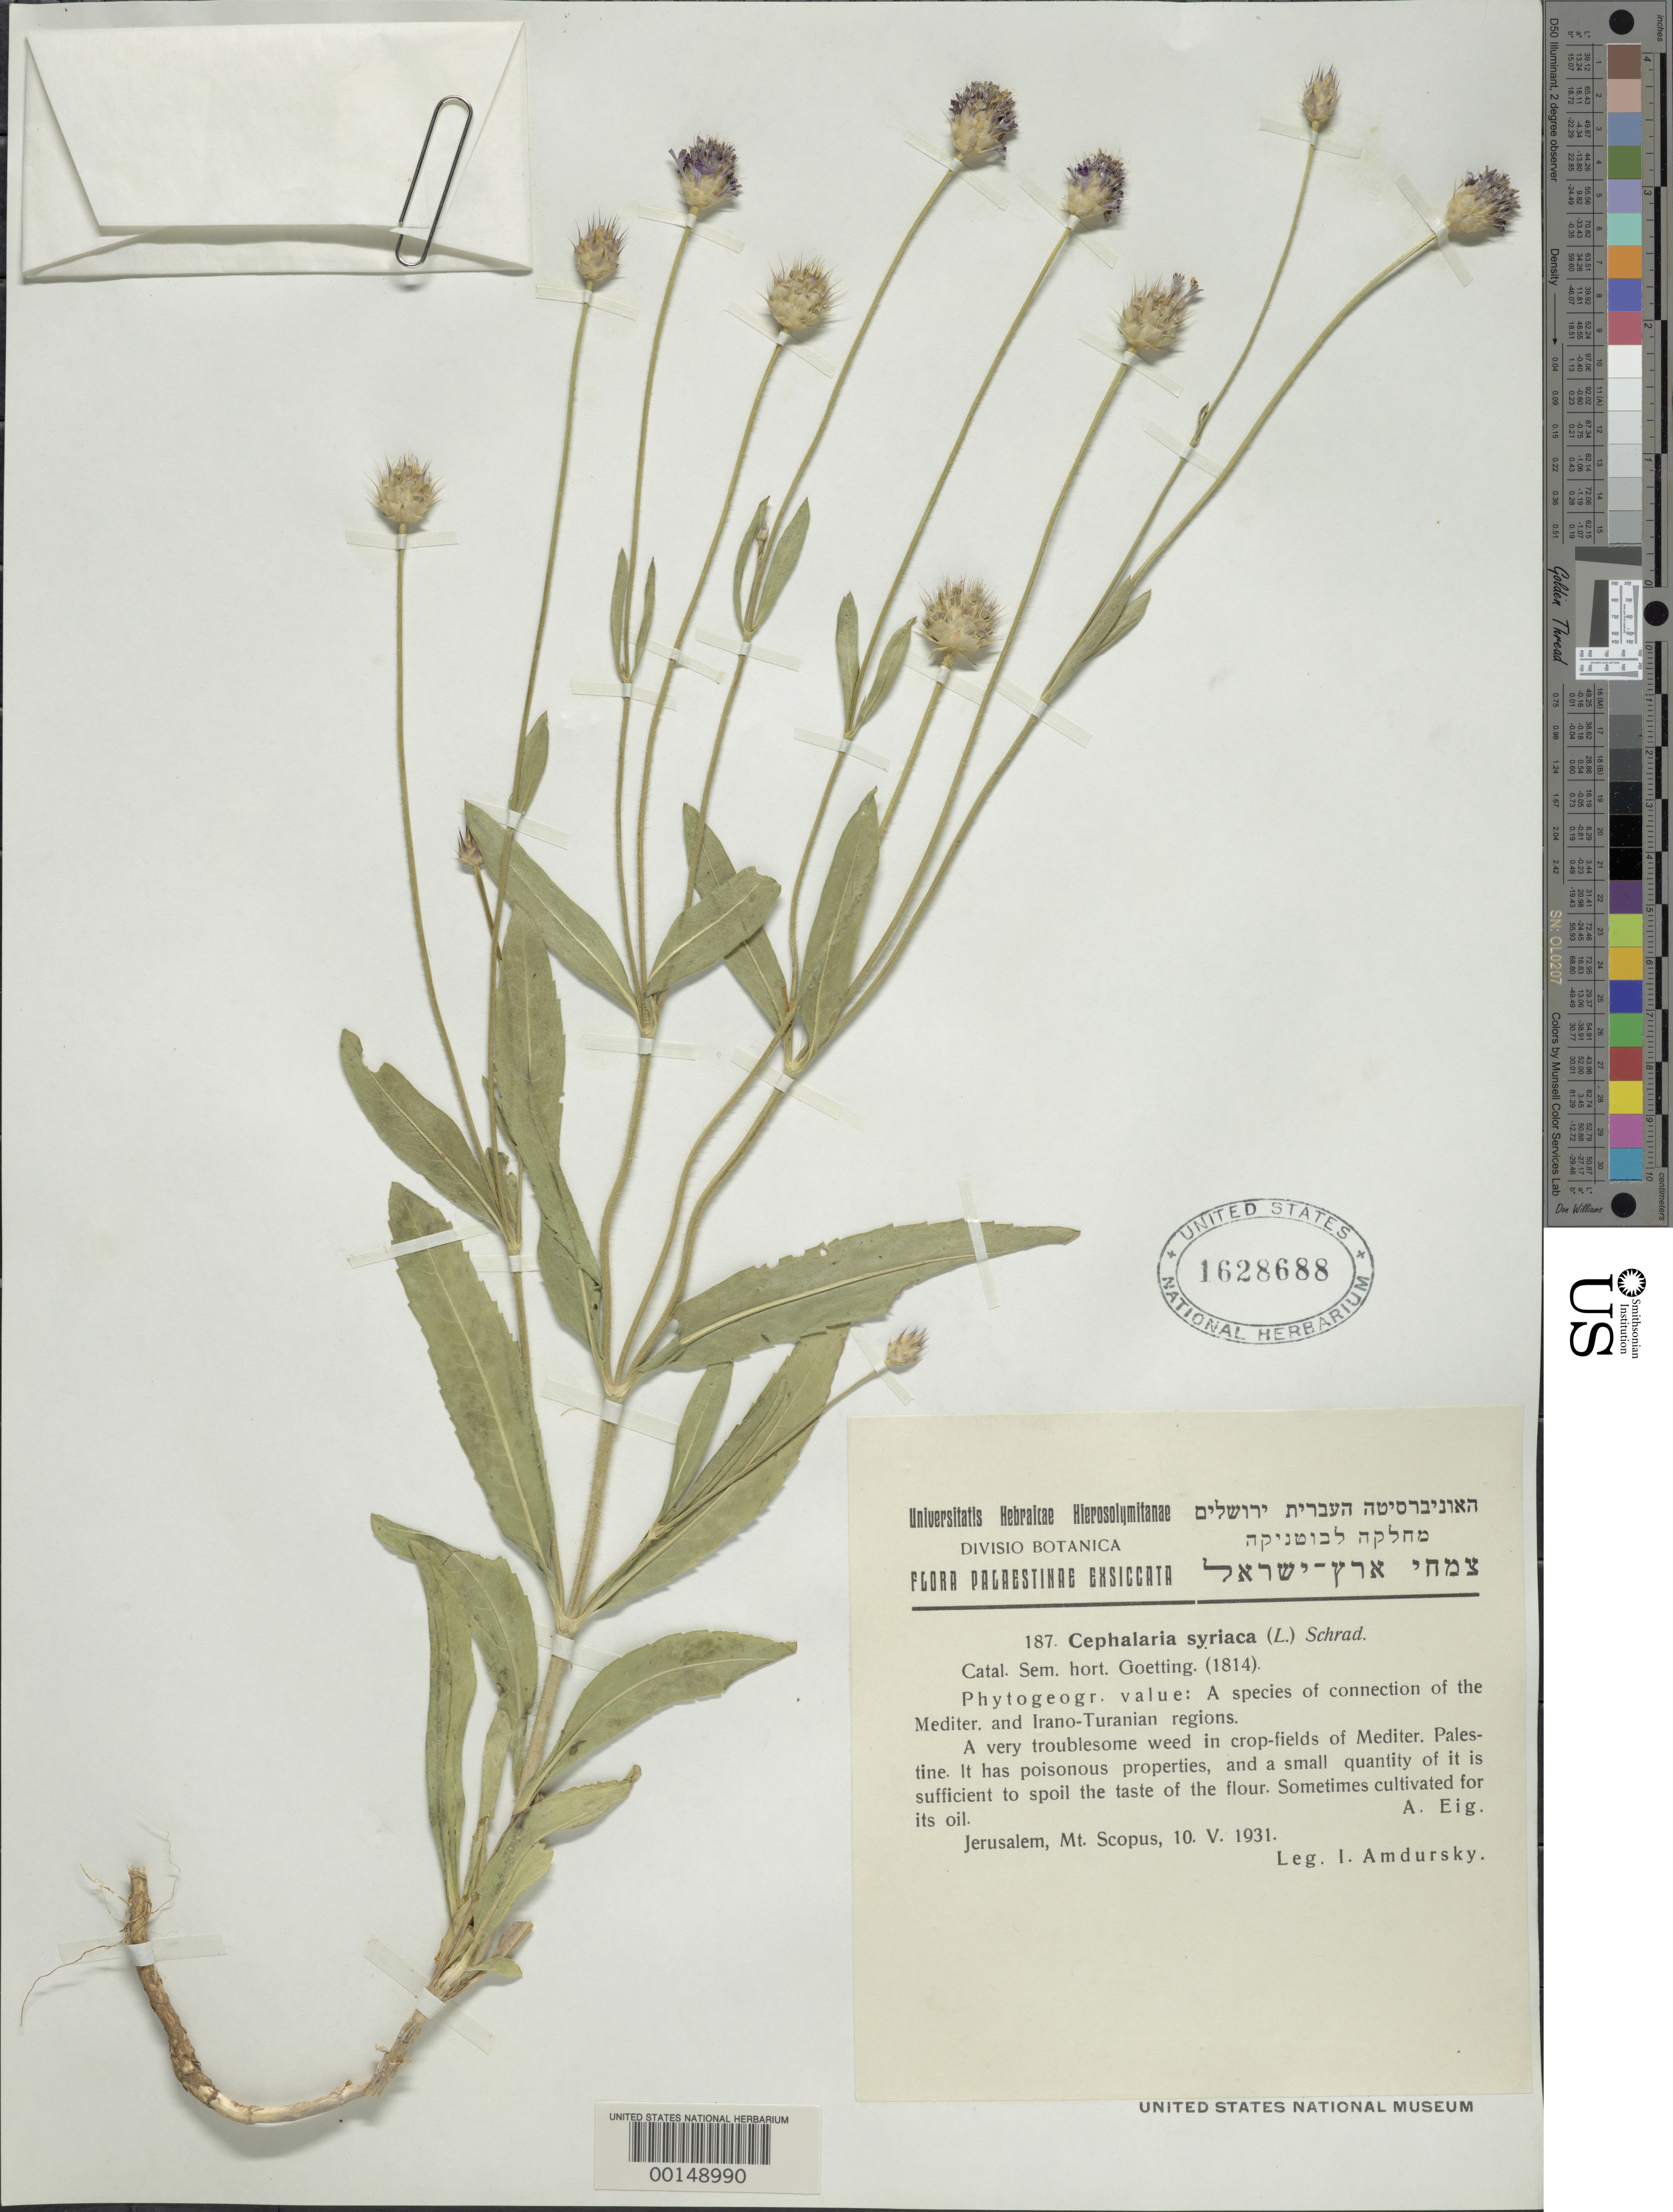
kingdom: Plantae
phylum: Tracheophyta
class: Magnoliopsida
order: Dipsacales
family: Caprifoliaceae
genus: Cephalaria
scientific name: Cephalaria syriaca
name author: Schrad.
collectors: I. Amdursky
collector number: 187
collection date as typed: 10 May 1931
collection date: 1931-05-10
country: Israel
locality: Jerusalem, Mt. Scopus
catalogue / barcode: US 1628688